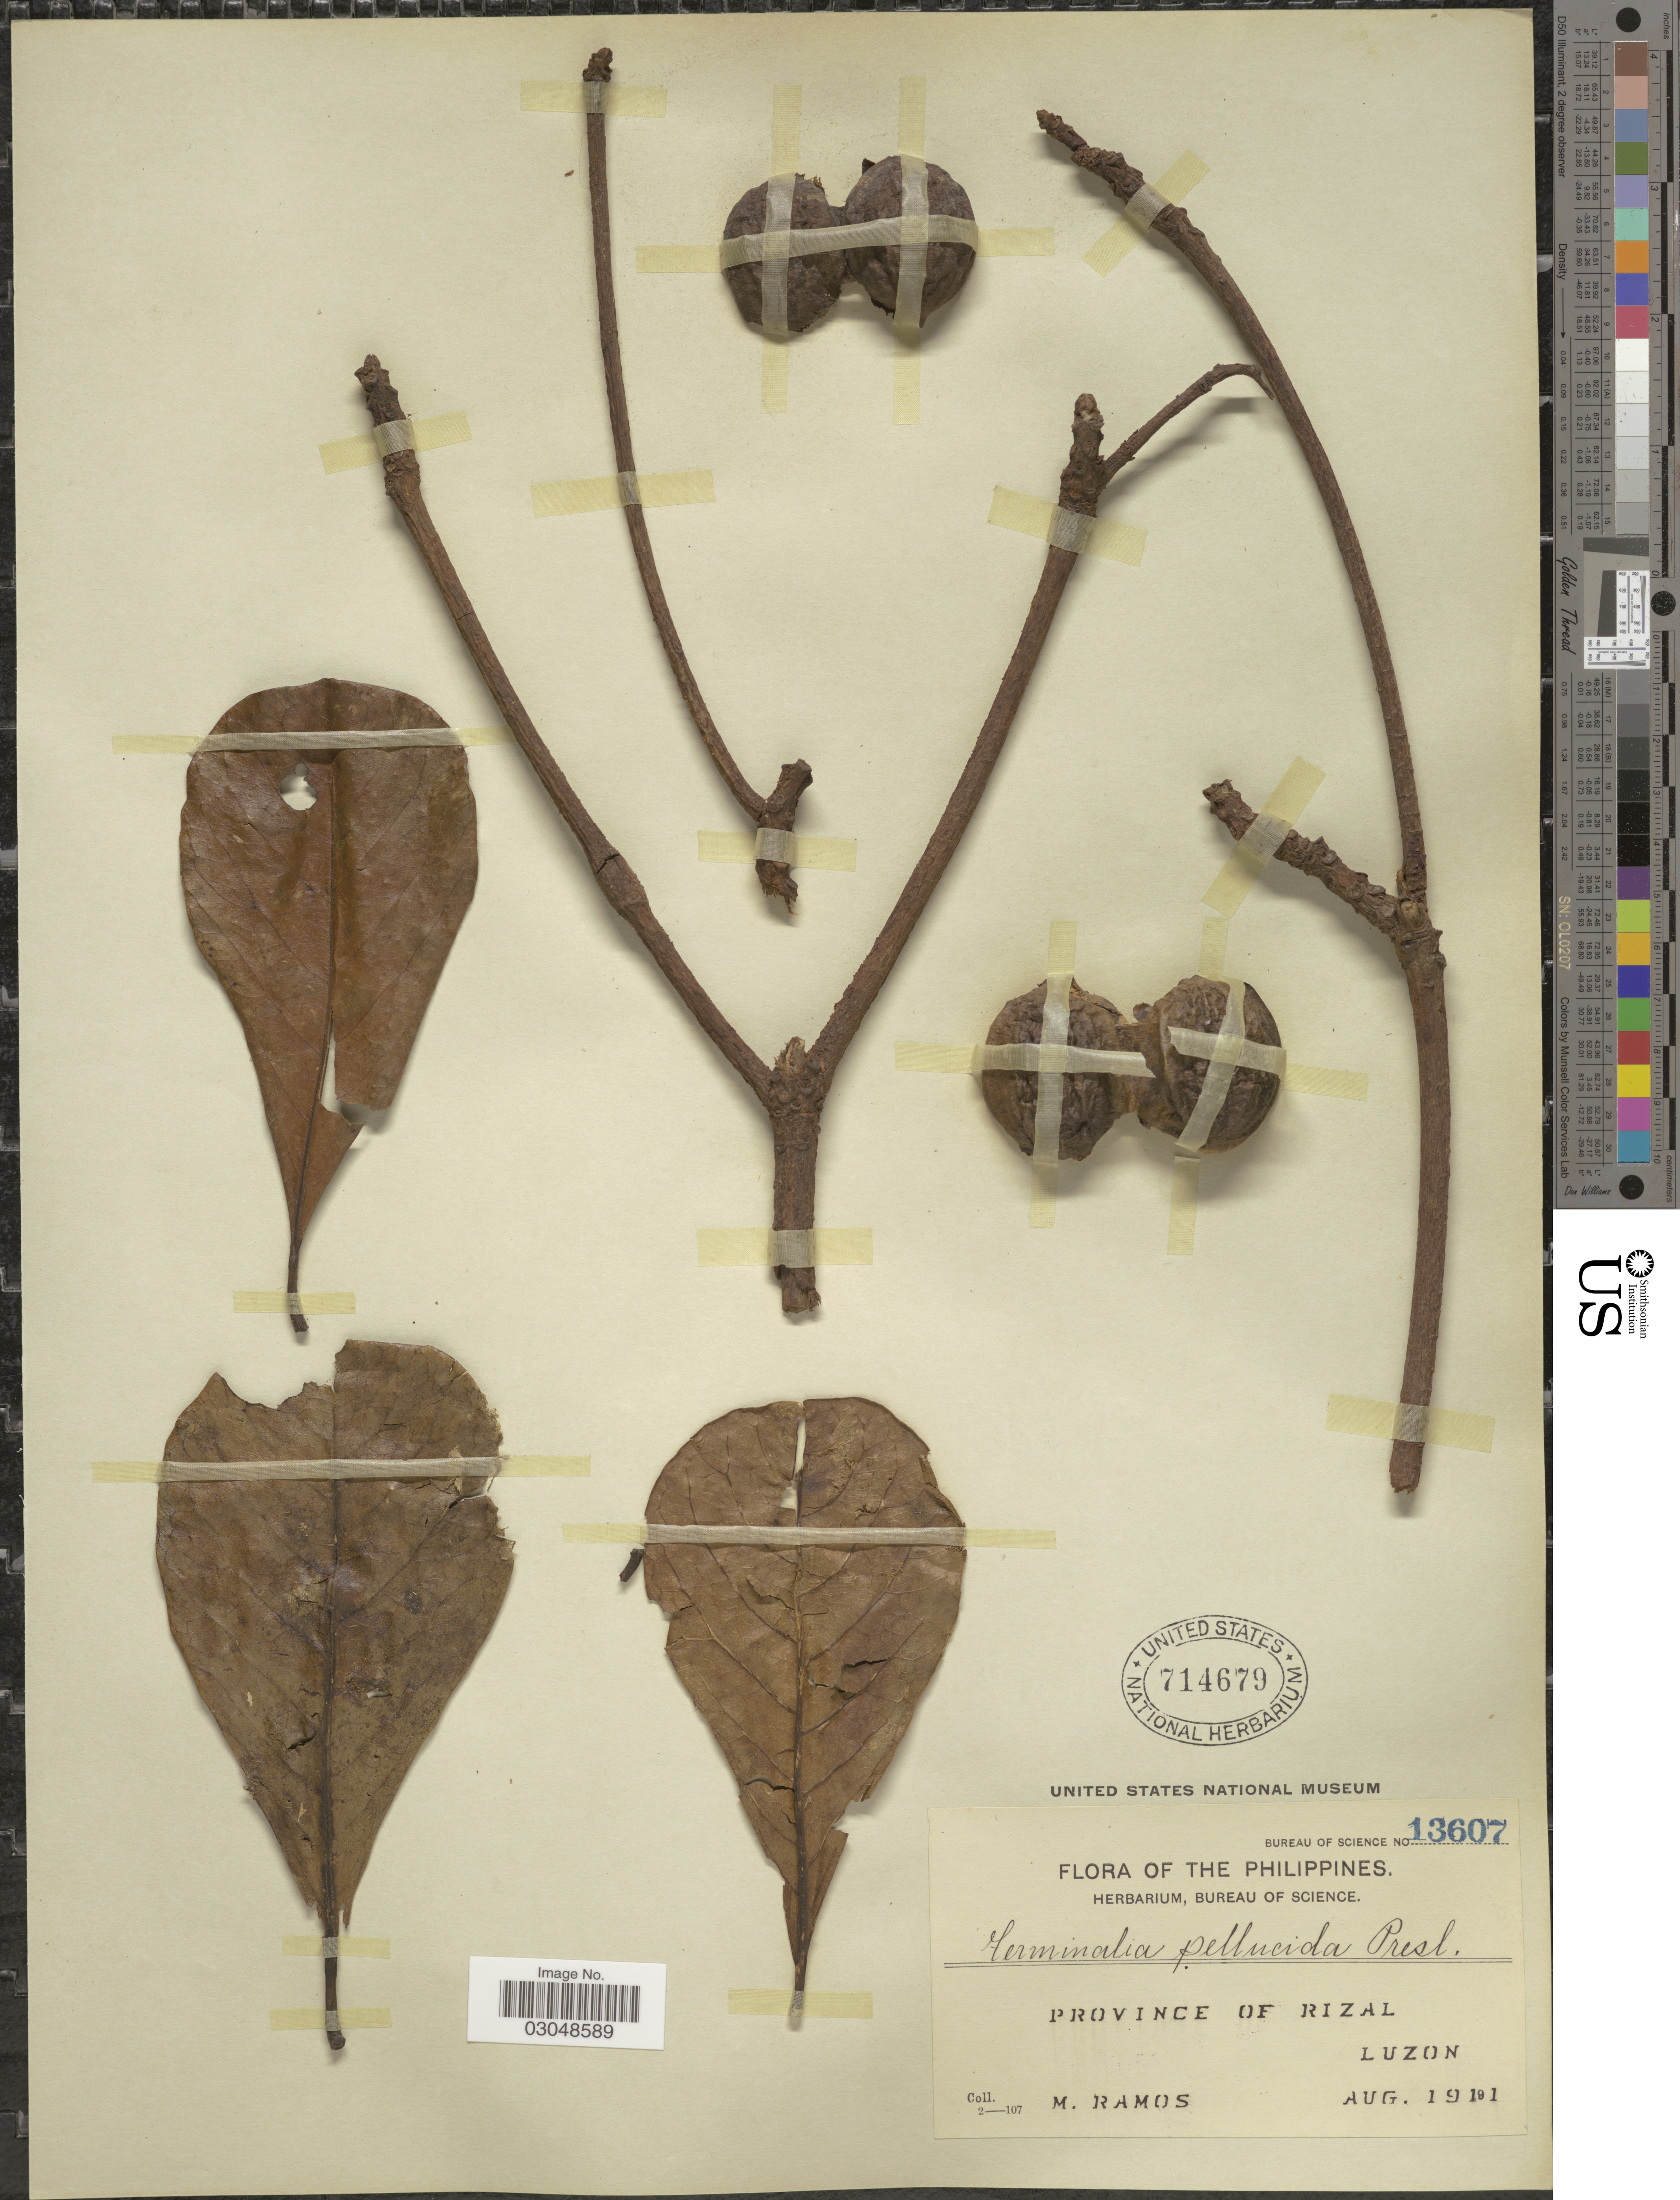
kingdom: Plantae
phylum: Tracheophyta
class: Magnoliopsida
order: Myrtales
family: Combretaceae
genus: Terminalia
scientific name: Terminalia pellucida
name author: C. Presl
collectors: M. Ramos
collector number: Bureau of science 13607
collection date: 1911-08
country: Philippines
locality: Province of Rizal, Luzon.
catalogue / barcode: US 714679